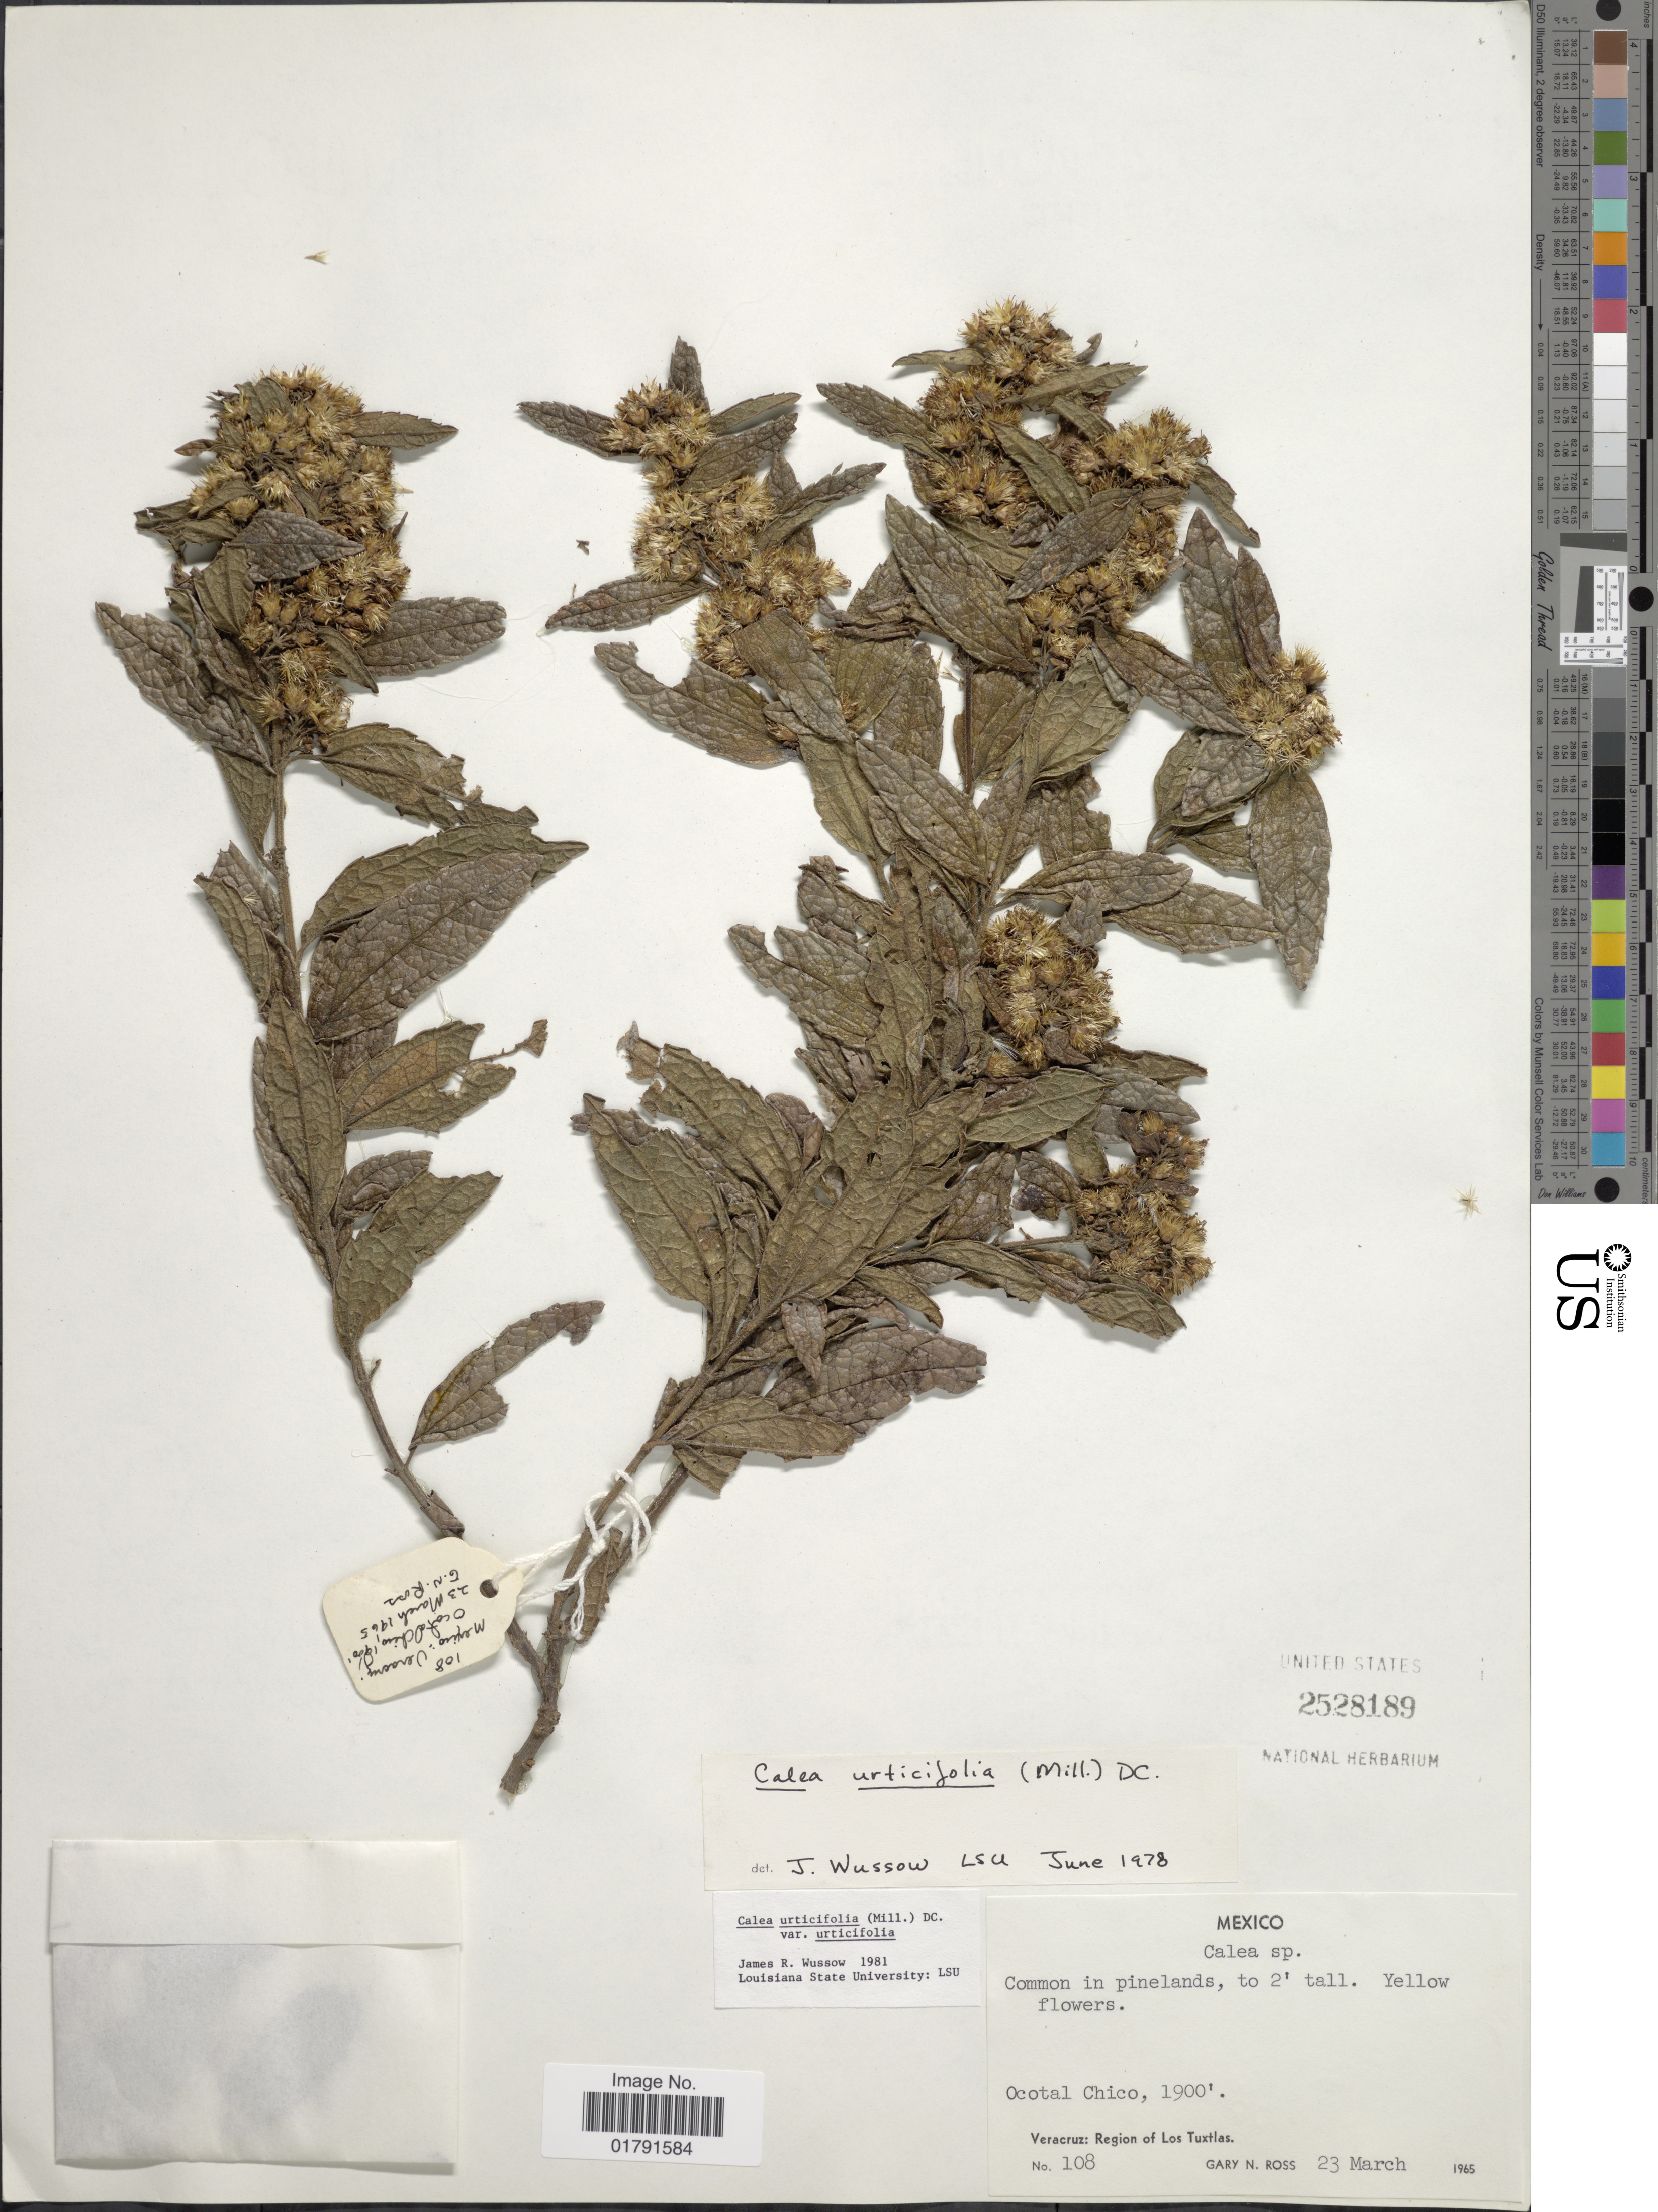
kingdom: Plantae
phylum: Tracheophyta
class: Magnoliopsida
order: Asterales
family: Asteraceae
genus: Calea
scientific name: Calea urticifolia var. urticifolia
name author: (Mill.) DC.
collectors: G. N. Ross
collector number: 108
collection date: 1965-03-23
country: Mexico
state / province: Veracruz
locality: Ocotal Chico, Region of Los Tuxtlas.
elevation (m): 579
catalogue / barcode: US 2528189